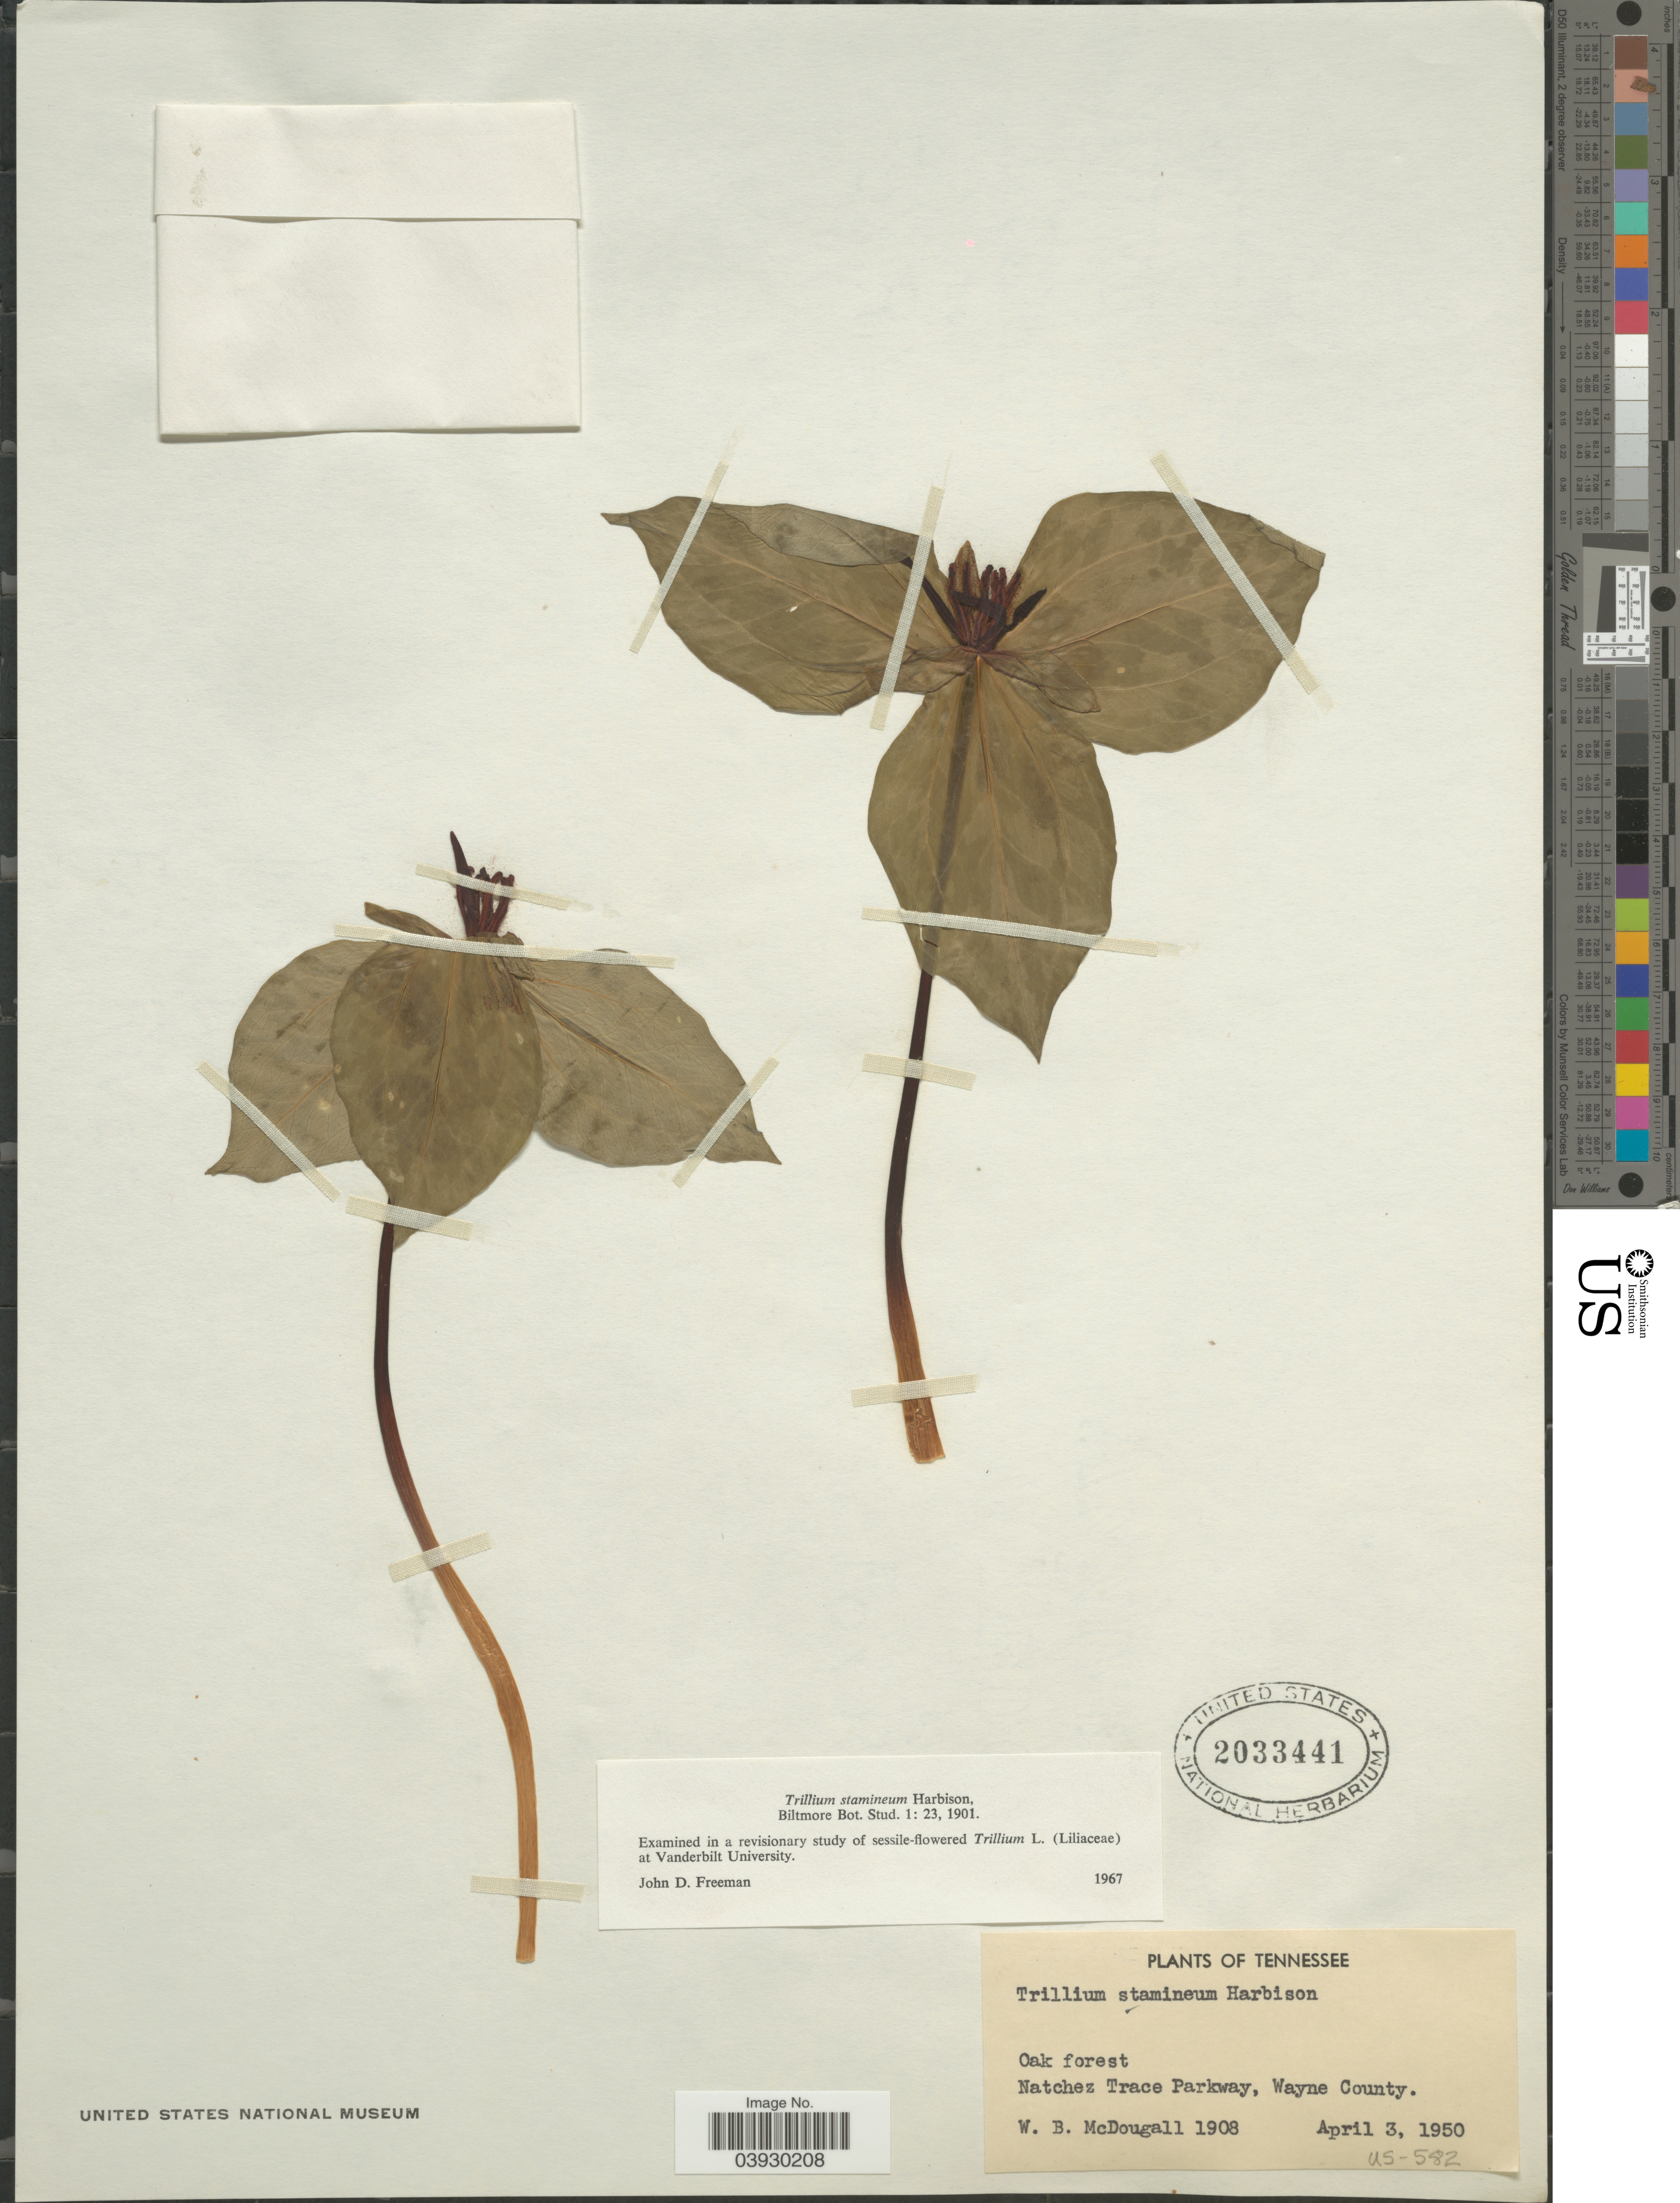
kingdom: Plantae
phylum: Tracheophyta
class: Liliopsida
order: Liliales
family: Melanthiaceae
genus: Trillium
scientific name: Trillium stamineum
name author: Harb.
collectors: W. B. McDougall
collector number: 1908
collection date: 1950-04-03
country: United States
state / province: Tennessee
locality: Oak forest. Natchez Trace Parkway, Wayne County.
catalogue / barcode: US 2033441